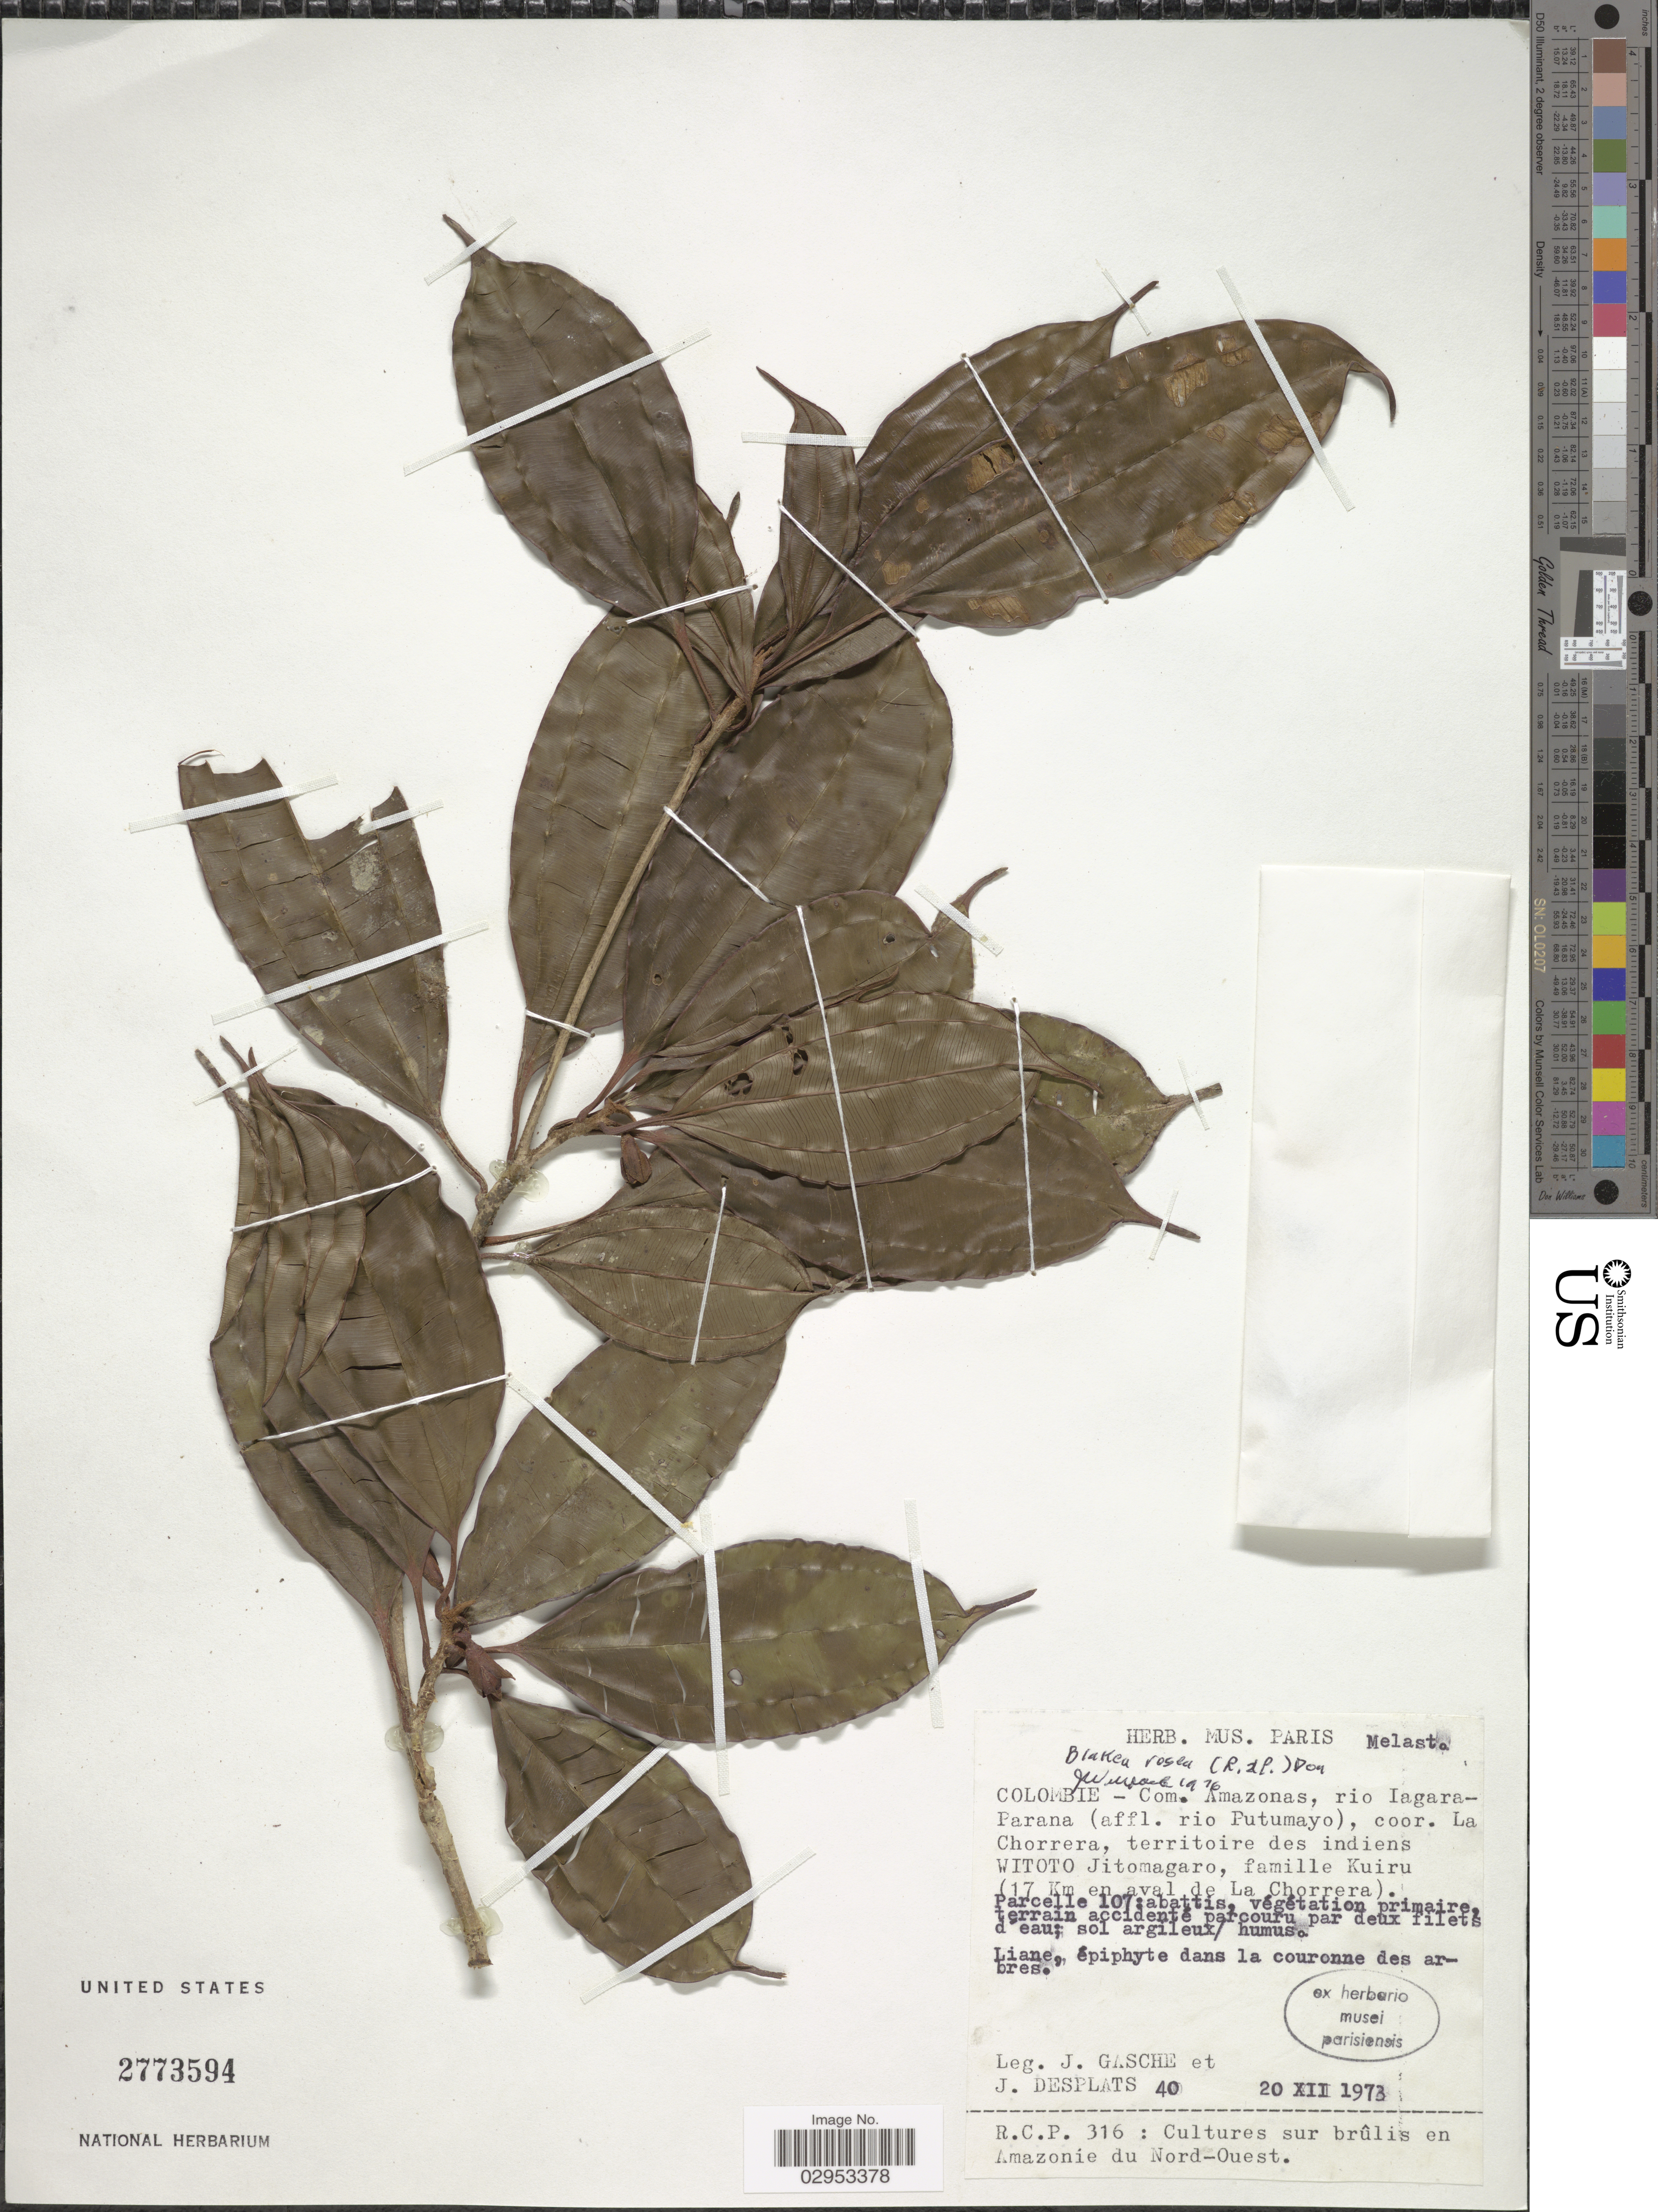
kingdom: Plantae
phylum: Tracheophyta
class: Magnoliopsida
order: Myrtales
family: Melastomataceae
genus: Blakea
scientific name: Blakea rosea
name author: D. Don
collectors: J. Gasche & J. Desplats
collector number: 40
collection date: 1973-12-20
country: Colombia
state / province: Amazônas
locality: Com. Amazonas, rio Iagara-Parana (affl. rio Putumayo), coor. La Chorrera, territoire des indiens WITOTO Jitomagaro, famille Kuiru (17 Km en aval de La Chorrera). Parcelle 107.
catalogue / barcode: US 2773594